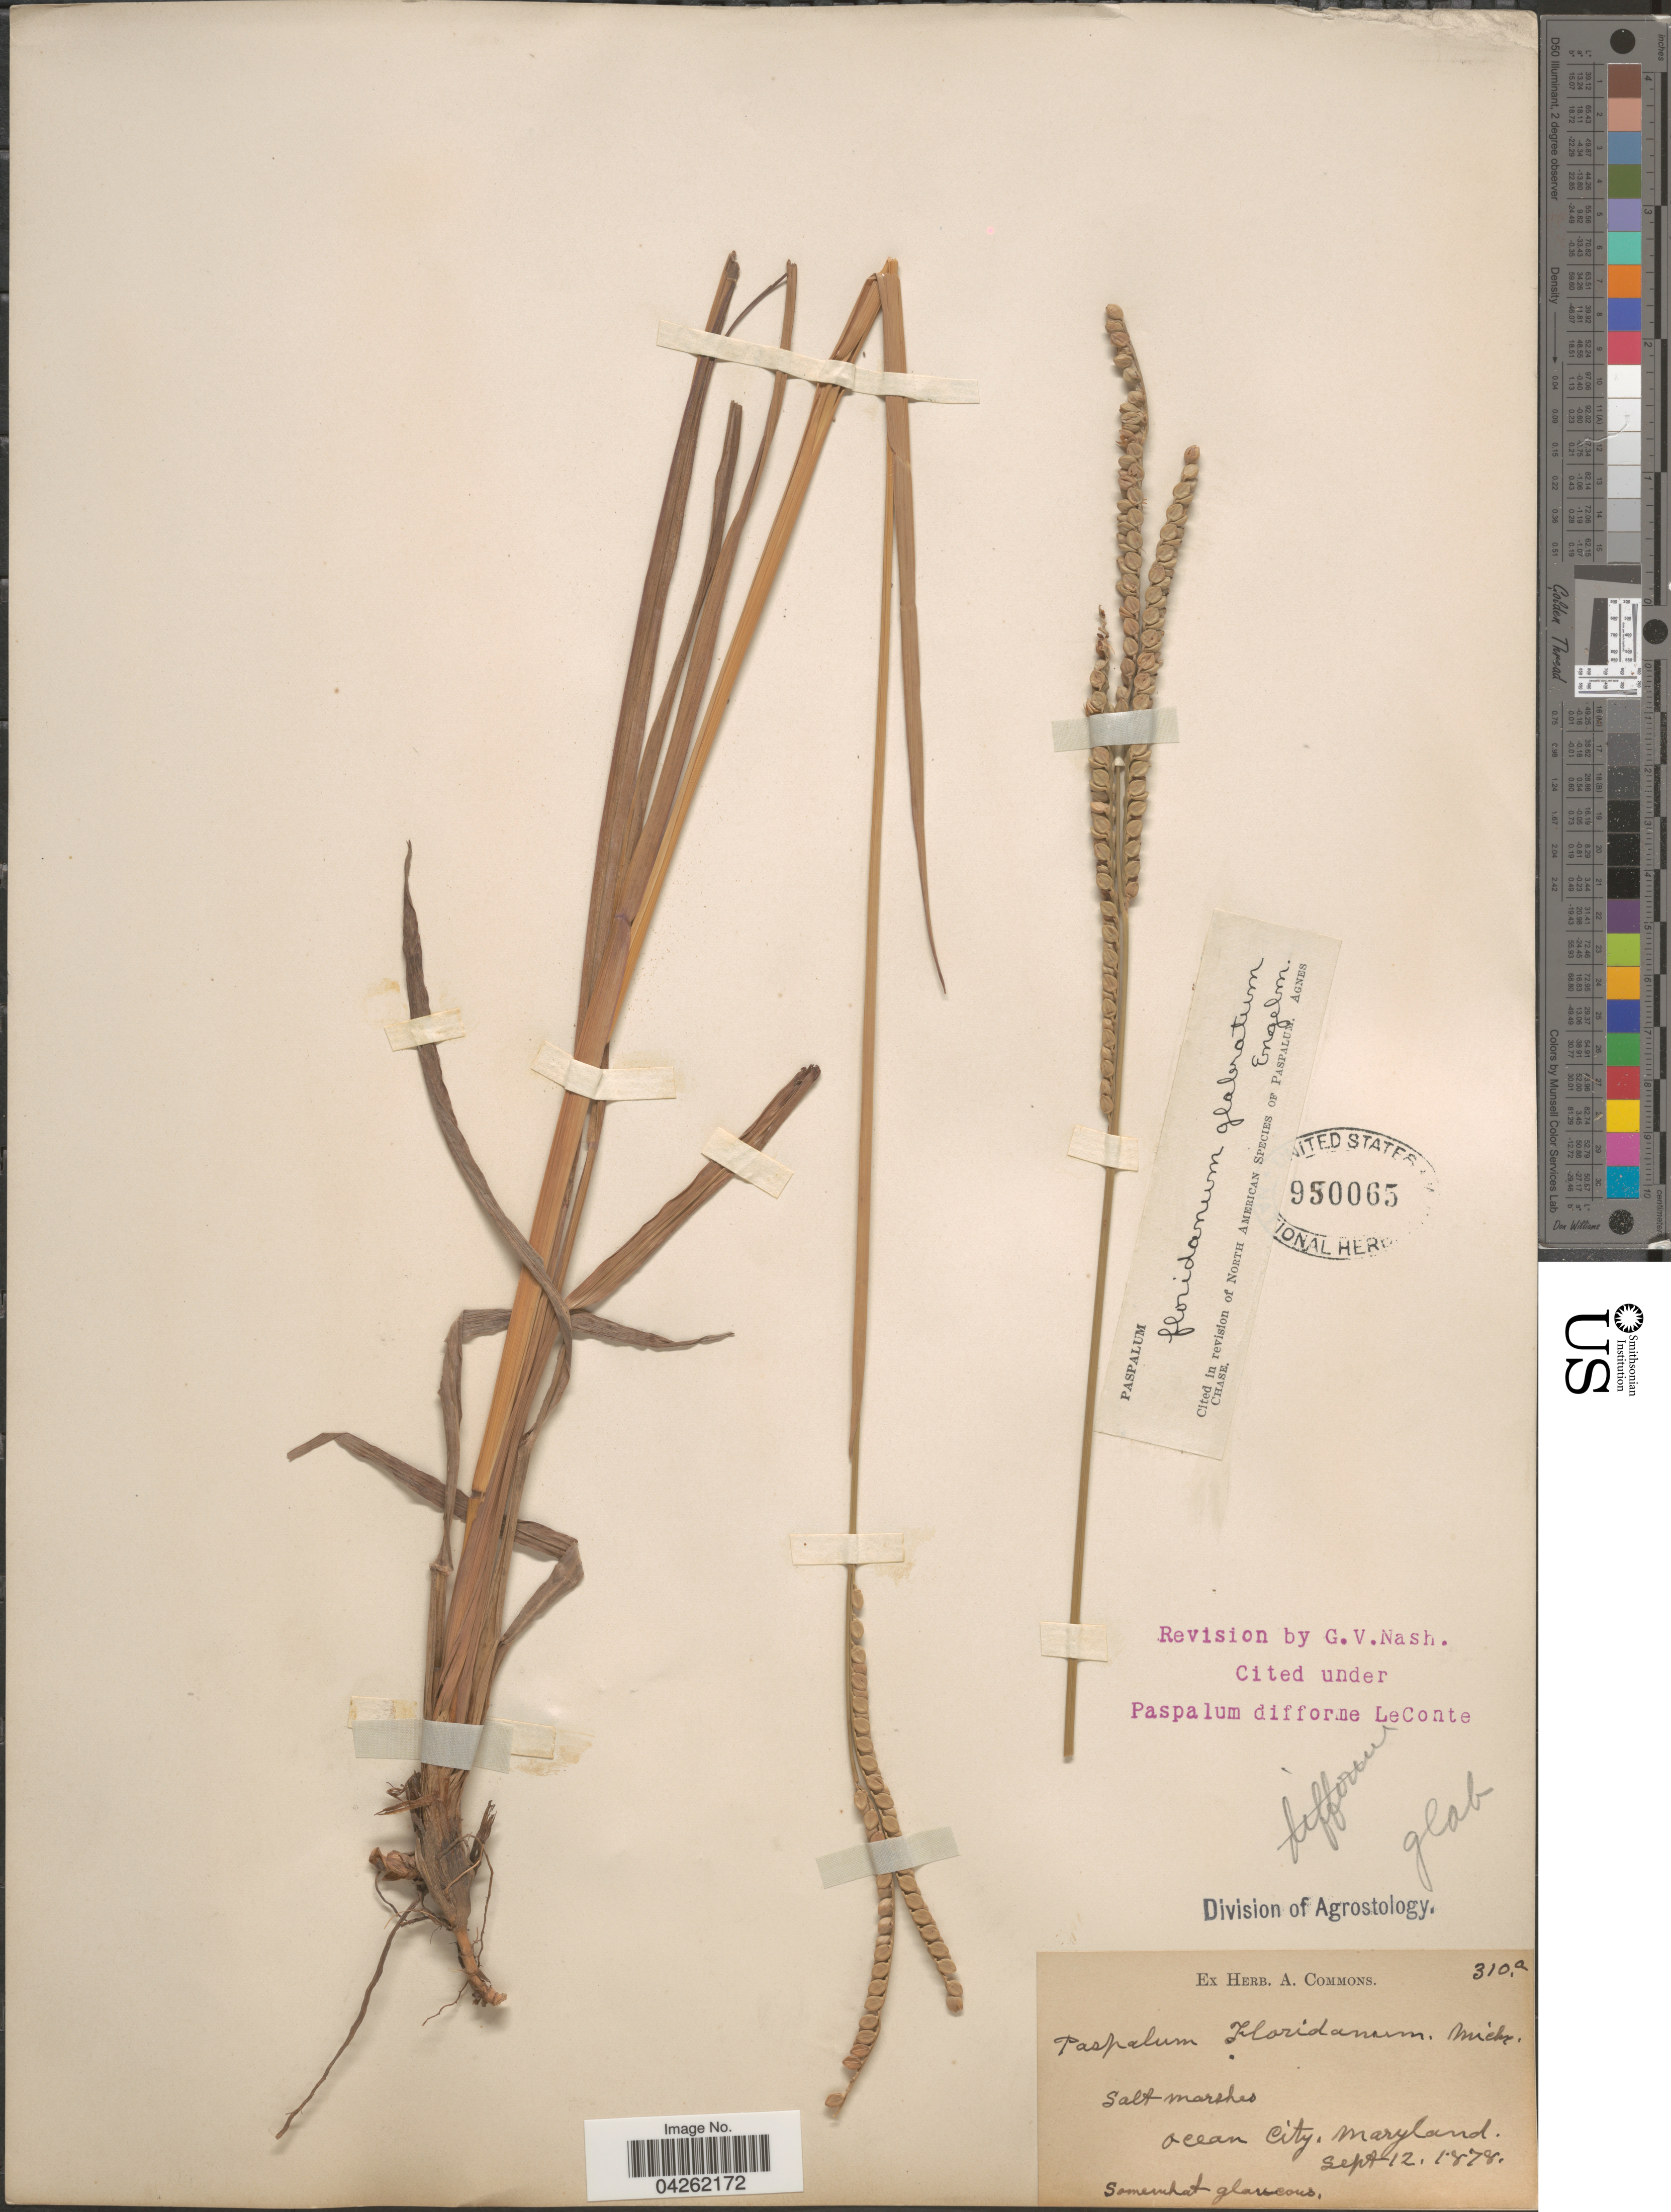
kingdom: Plantae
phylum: Tracheophyta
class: Liliopsida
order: Poales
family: Poaceae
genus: Paspalum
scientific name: Paspalum floridanum var. glabratum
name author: Engelm. ex Vasey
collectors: ex herb. A. Commons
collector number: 310a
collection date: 1878-09-12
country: United States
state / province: Maryland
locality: Ocean City.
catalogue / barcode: US 950065